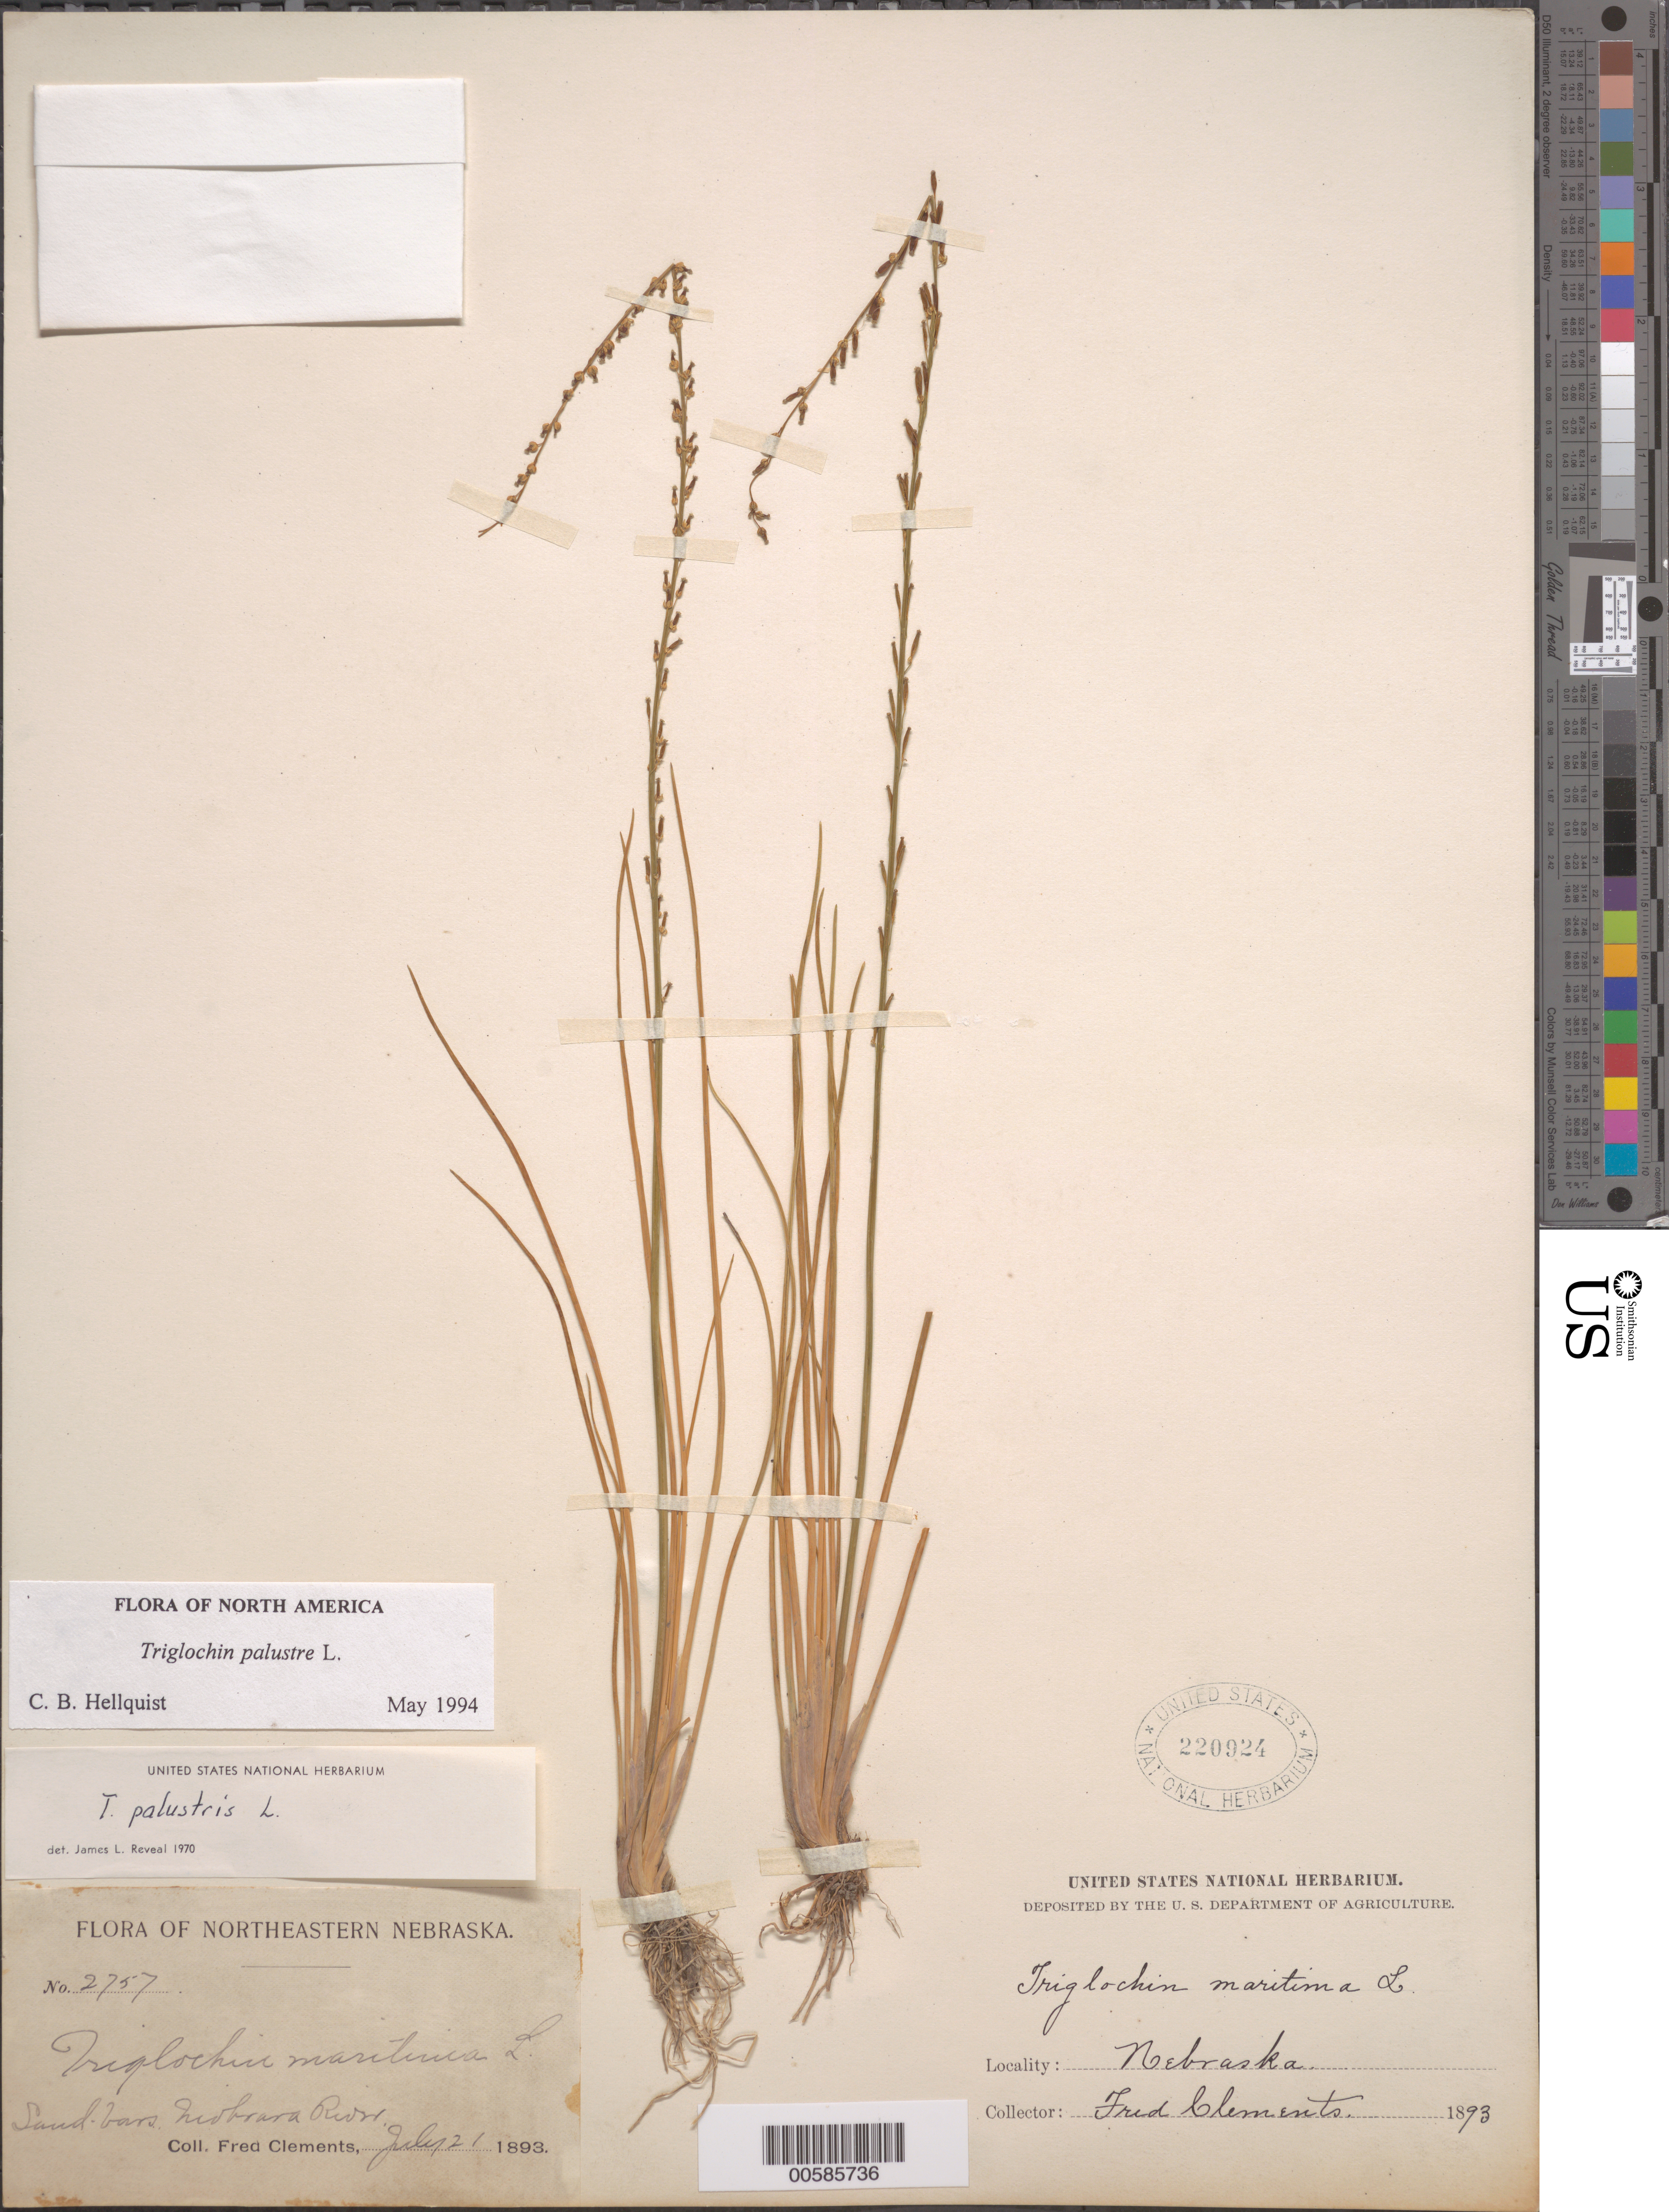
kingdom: Plantae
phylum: Tracheophyta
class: Liliopsida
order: Alismatales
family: Juncaginaceae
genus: Triglochin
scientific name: Triglochin palustris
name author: L.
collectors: F. Clements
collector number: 2757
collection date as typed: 21 Jul 1893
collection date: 1893-07-21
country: United States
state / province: Nebraska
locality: Mohrava River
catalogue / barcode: US 220924